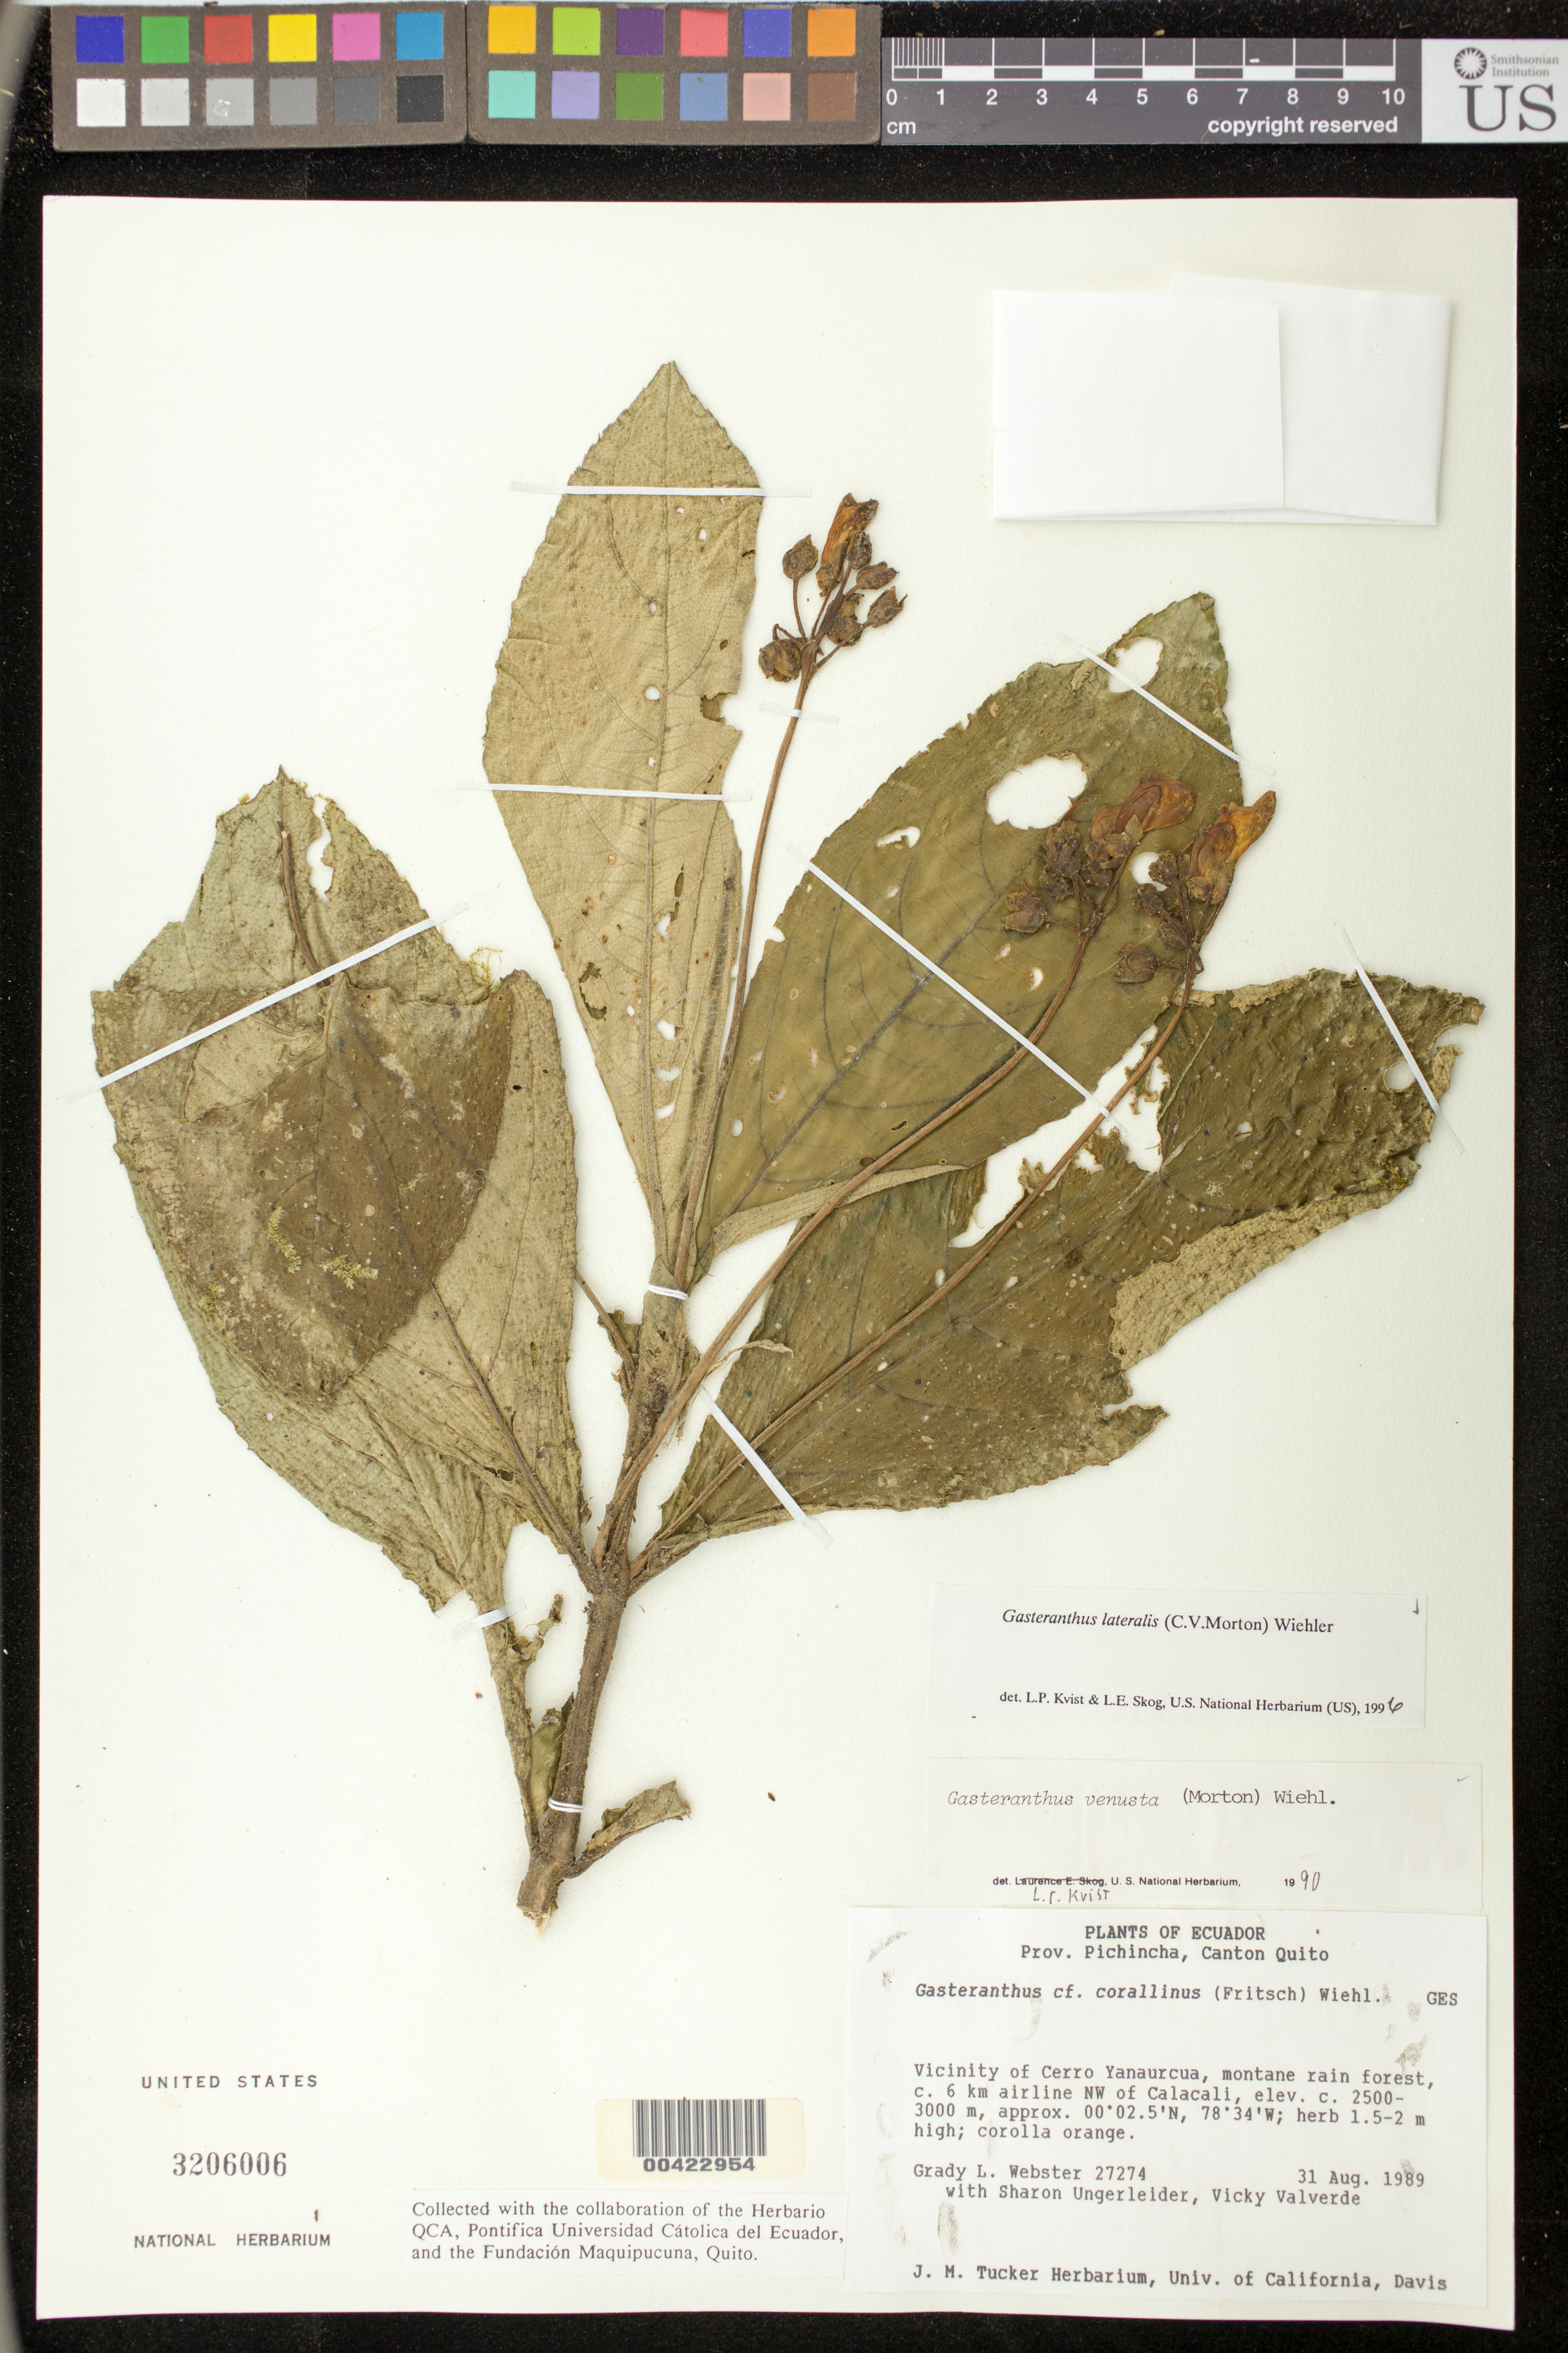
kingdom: Plantae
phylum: Tracheophyta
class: Magnoliopsida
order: Lamiales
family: Gesneriaceae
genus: Gasteranthus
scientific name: Gasteranthus lateralis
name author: (C.V. Morton) Wiehler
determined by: Skog, Laurence E.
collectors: G. L. Webster, S. Ungerleider & V. Valverde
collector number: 27274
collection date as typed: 31 Aug 1989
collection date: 1989-08-31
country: Ecuador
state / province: Pichincha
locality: Vicinity of Cerro Yanaurcua, c. 6 km airline NW of Calacali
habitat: Montane rain forest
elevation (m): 2500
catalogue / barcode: US 3206006